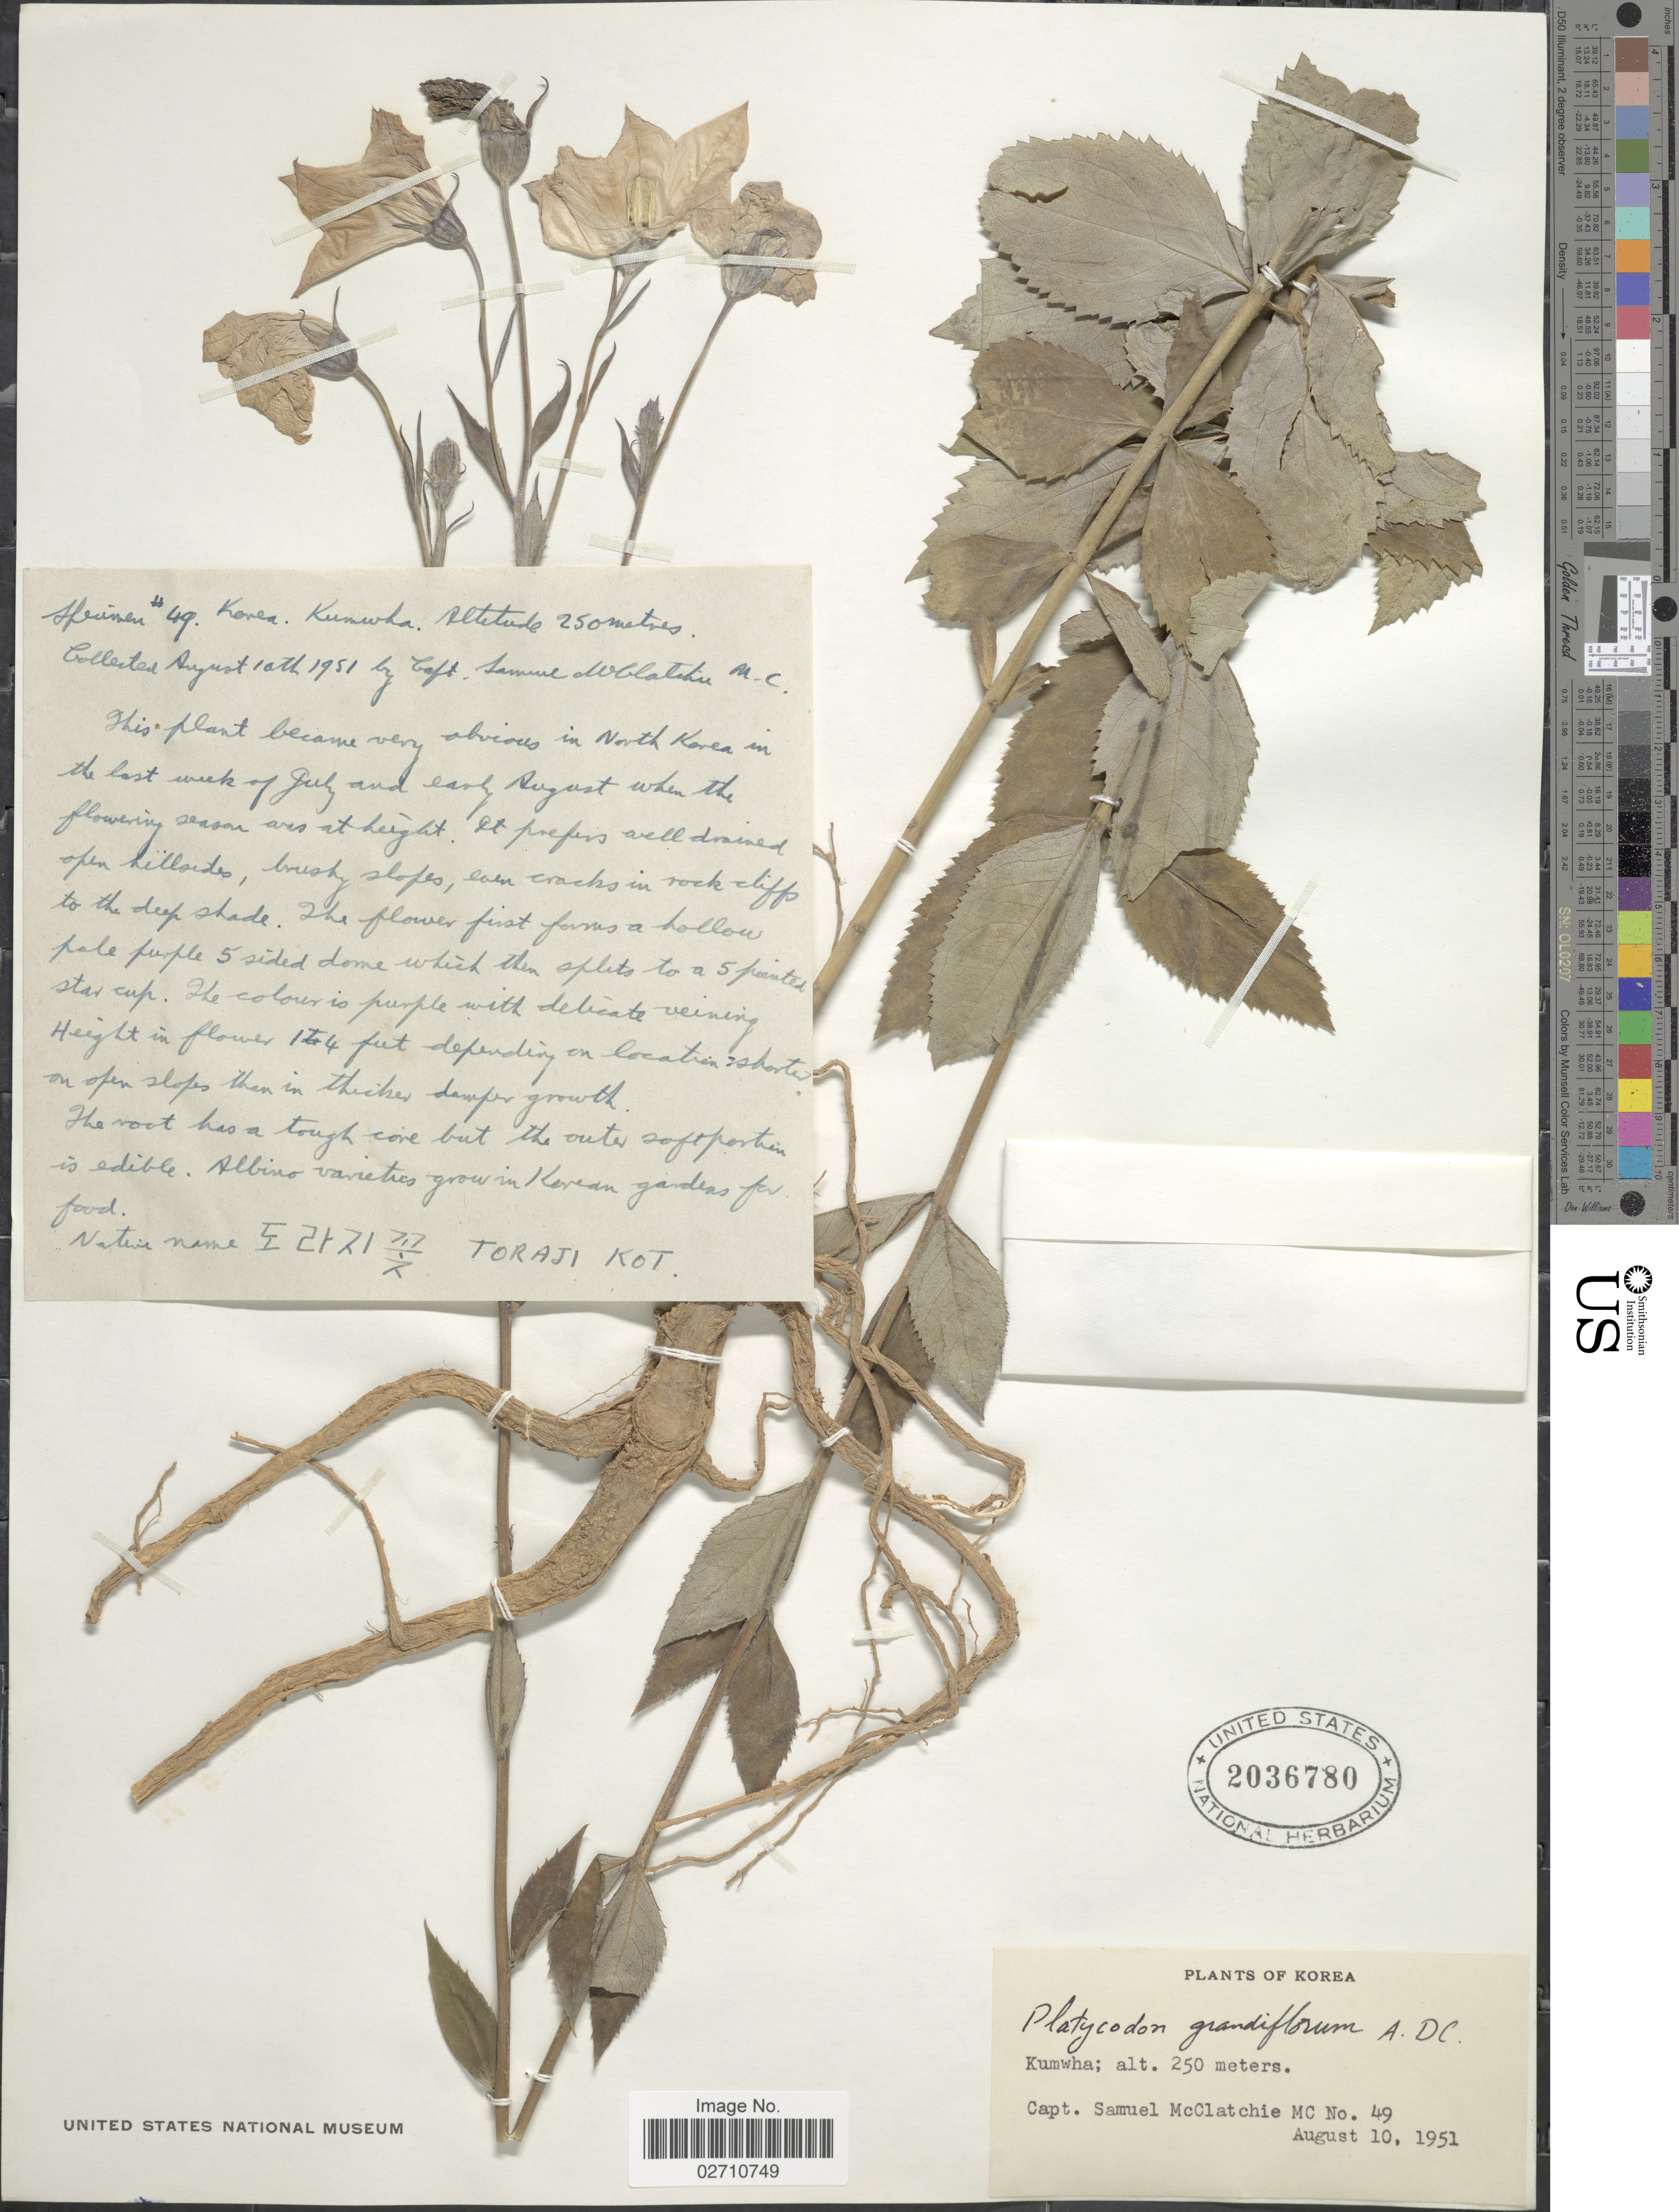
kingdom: Plantae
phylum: Tracheophyta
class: Magnoliopsida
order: Asterales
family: Campanulaceae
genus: Platycodon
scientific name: Platycodon grandiflorus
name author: (Jacq.) A. DC.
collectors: S. McClatchie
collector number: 49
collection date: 1951-08-10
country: South Korea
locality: Kumwha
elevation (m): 250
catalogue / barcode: US 2036780